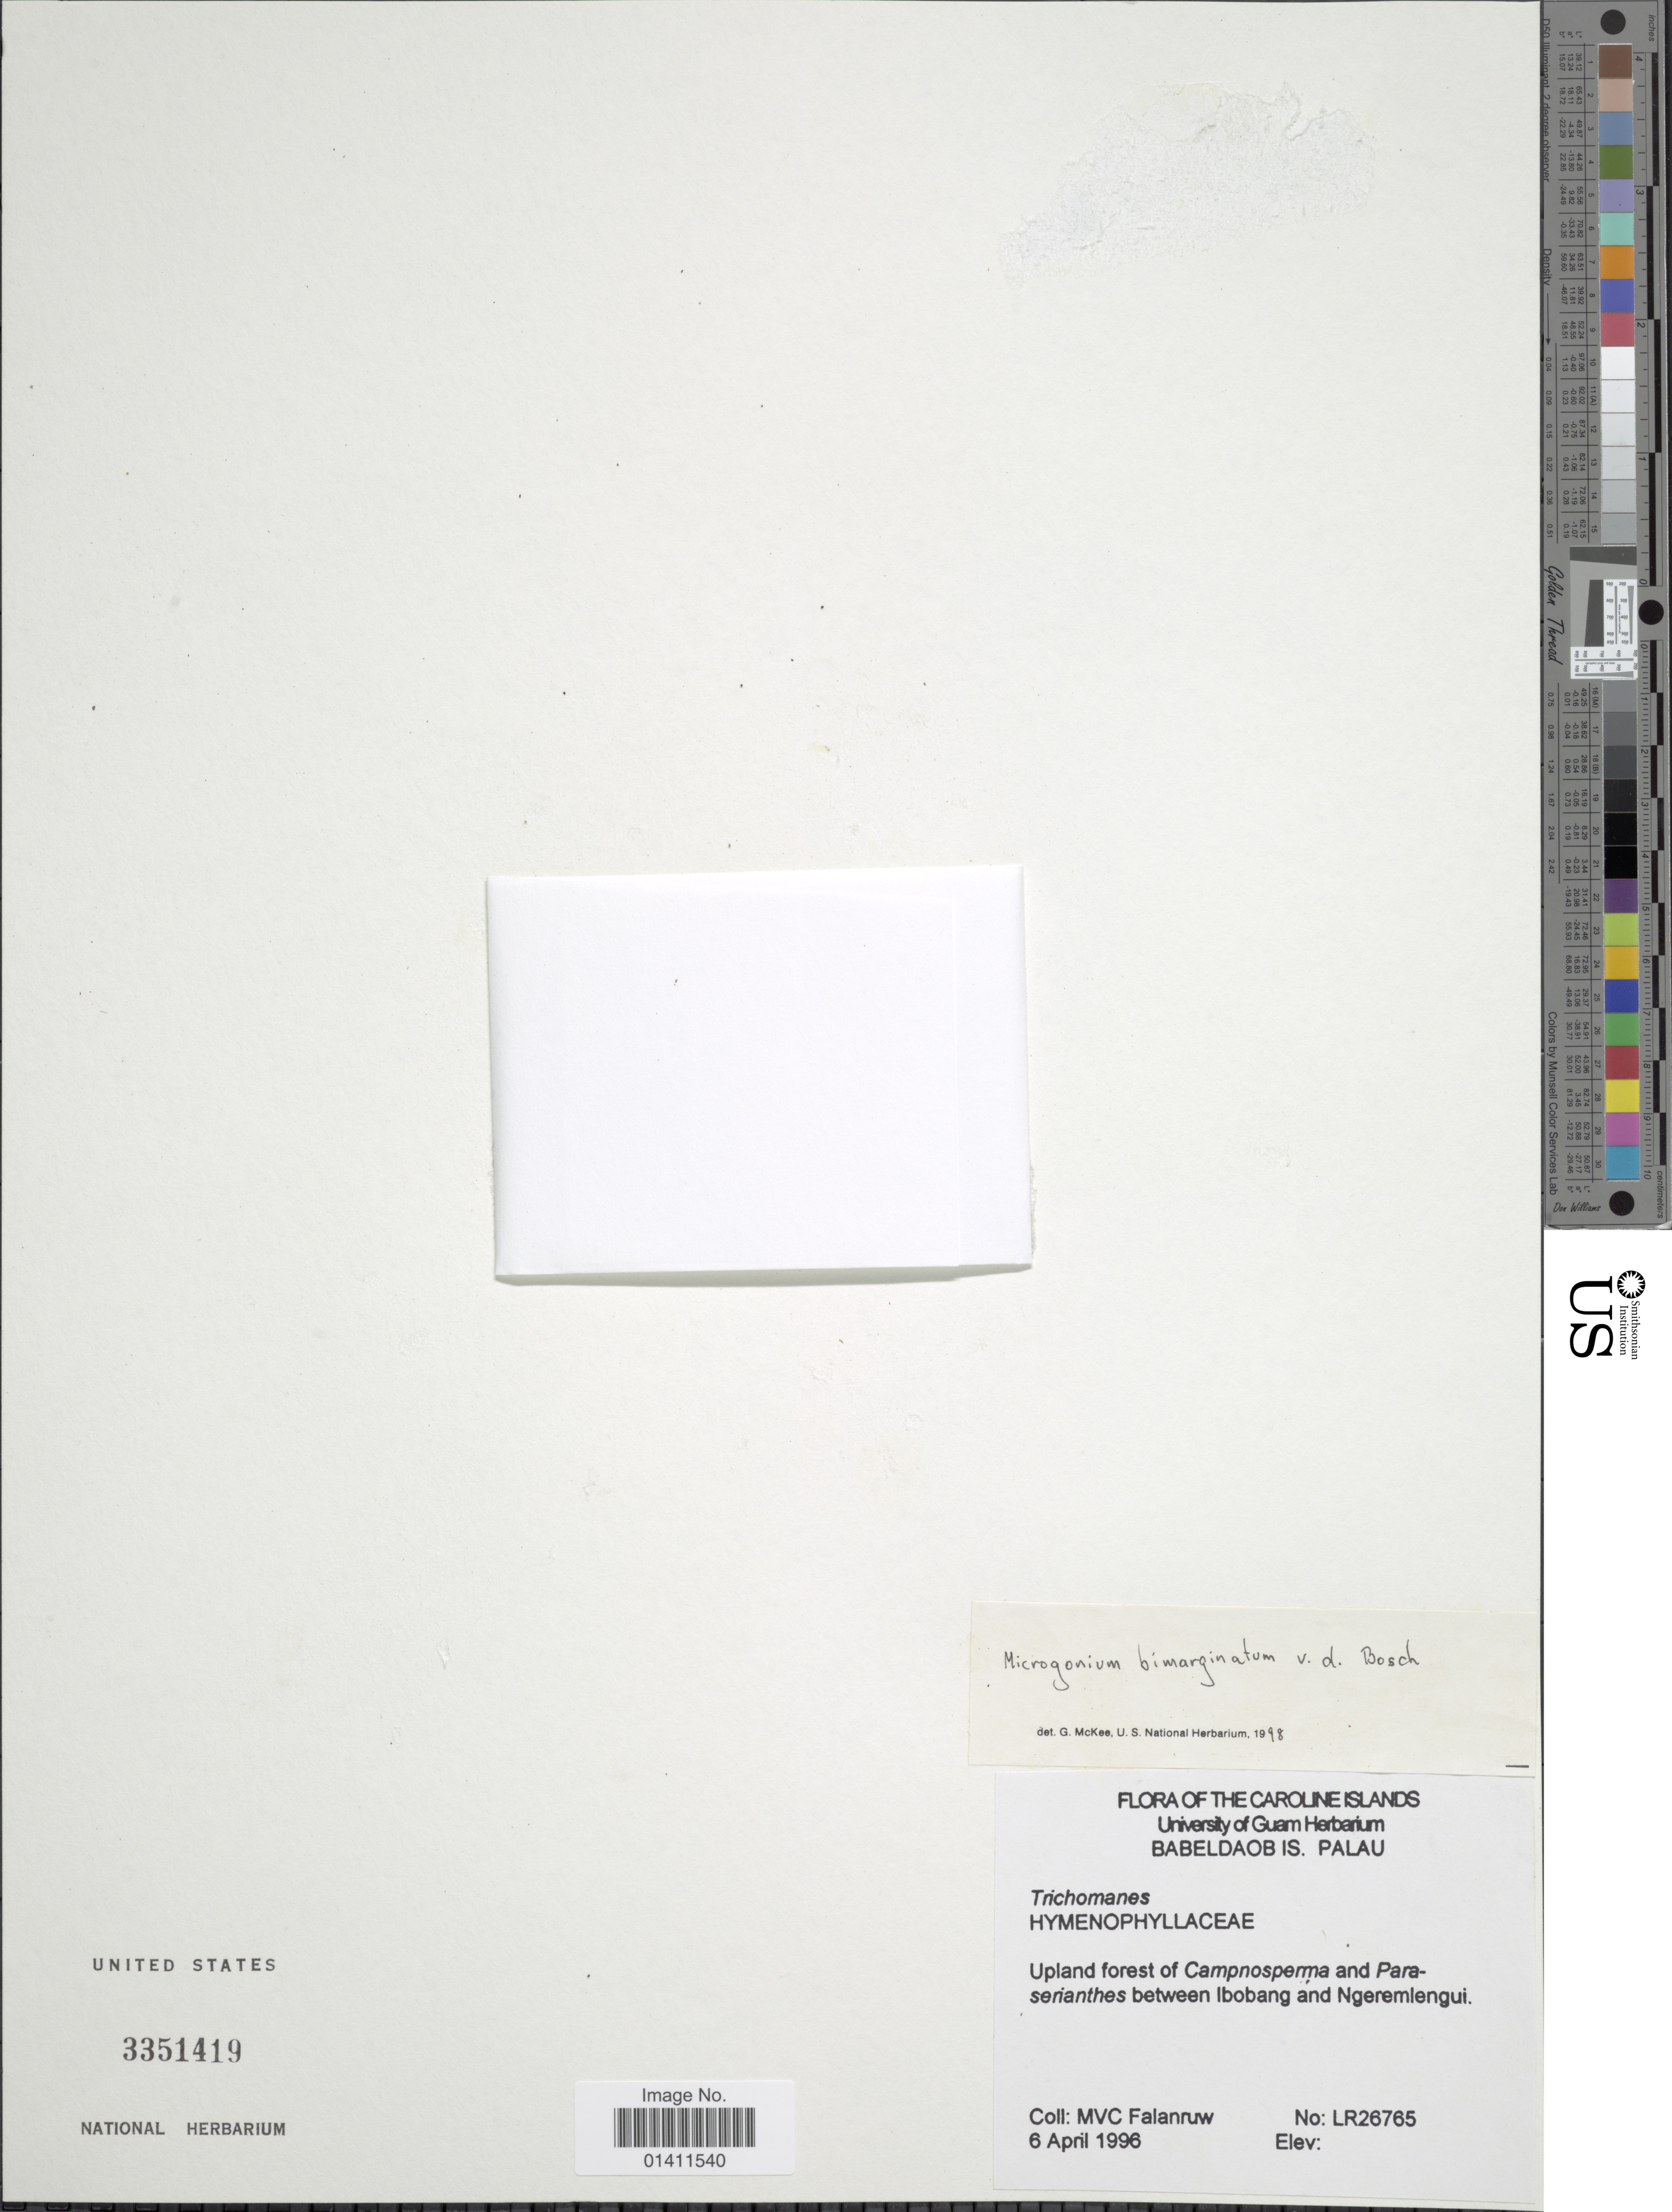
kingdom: Plantae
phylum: Tracheophyta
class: Polypodiopsida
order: Hymenophyllales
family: Hymenophyllaceae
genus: Didymoglossum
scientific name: Didymoglossum bimarginatum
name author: (Bosch) Ebihara & K. Iwats.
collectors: M. V. Falanruw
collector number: LR26765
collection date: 1996-04-06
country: Palau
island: Babeldaob [Babelthuap]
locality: Babeldaob Is, Palau. Between Ibobang and Ngeremlengui.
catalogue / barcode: US 3351419